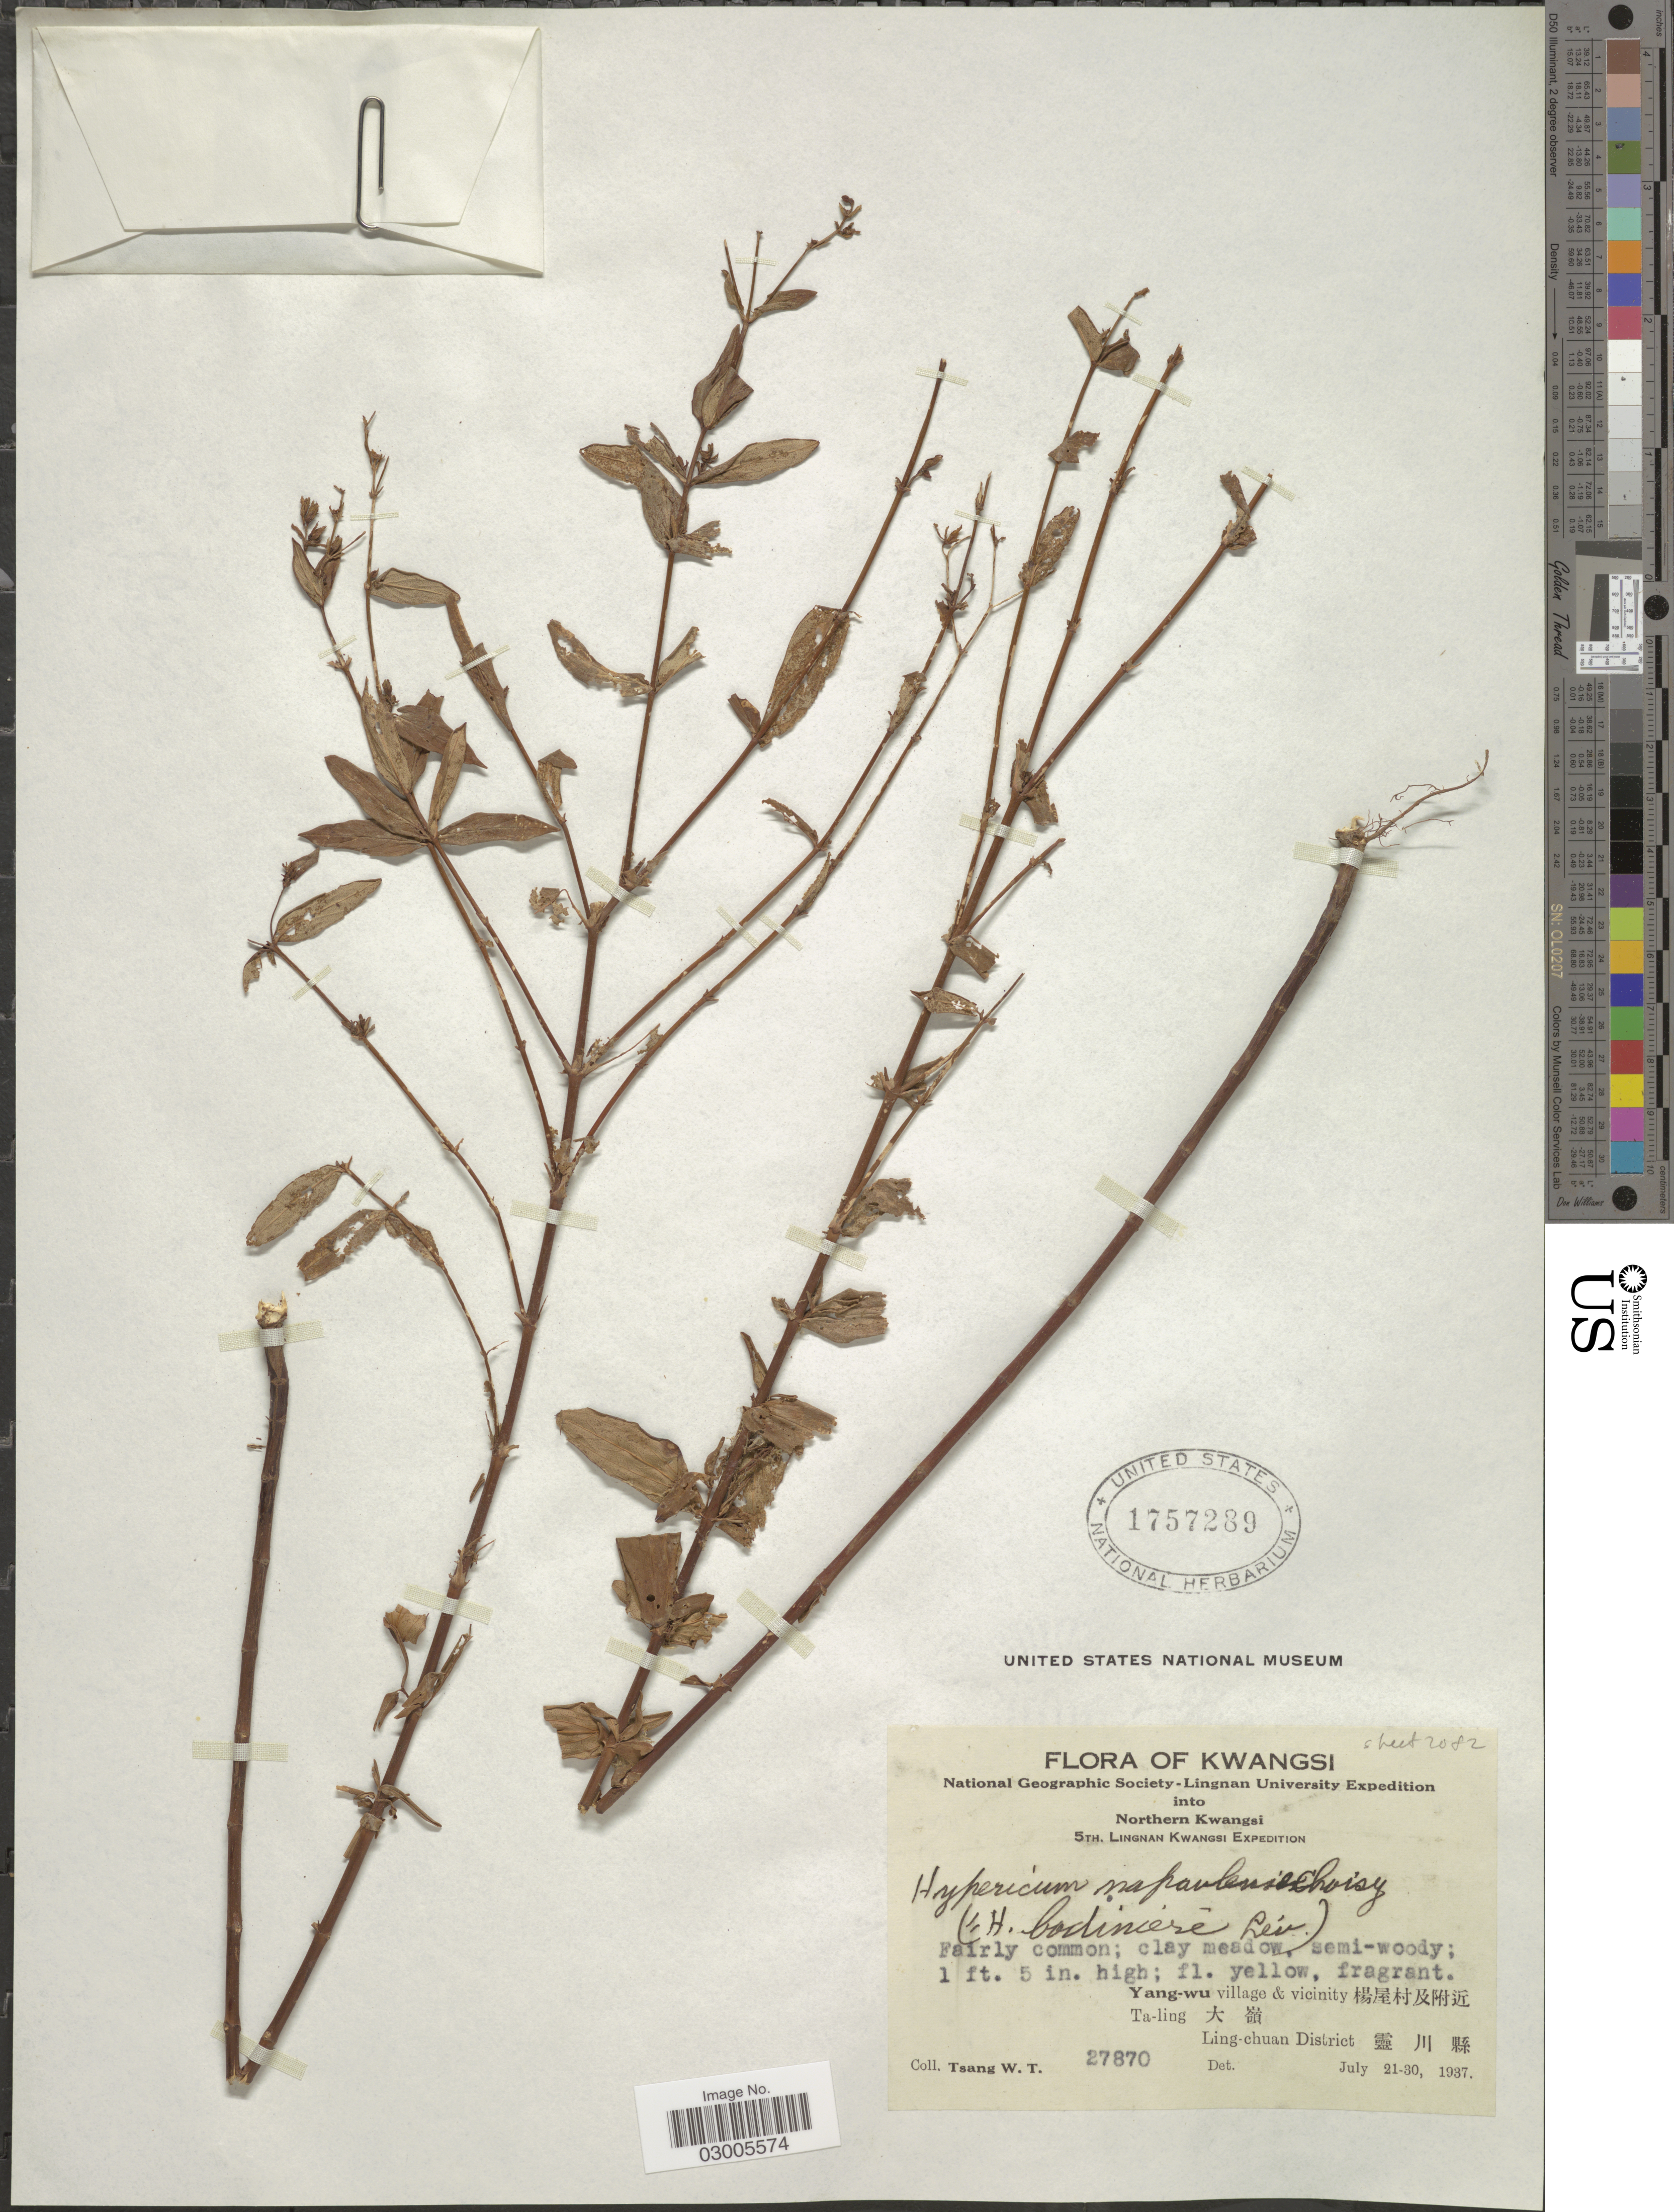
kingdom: Plantae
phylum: Tracheophyta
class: Magnoliopsida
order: Malpighiales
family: Hypericaceae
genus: Hypericum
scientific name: Hypericum wightianum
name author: Wall. ex Wight & Arn.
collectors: W. T. Tsang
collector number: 27870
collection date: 1937-07-21/1937-07-30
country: China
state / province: Guangxi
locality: Kwangsi.Northern Kwangsi. Yang-wu village & vicinity Ta-ling . Ling-chuan District .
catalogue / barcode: US 1757289